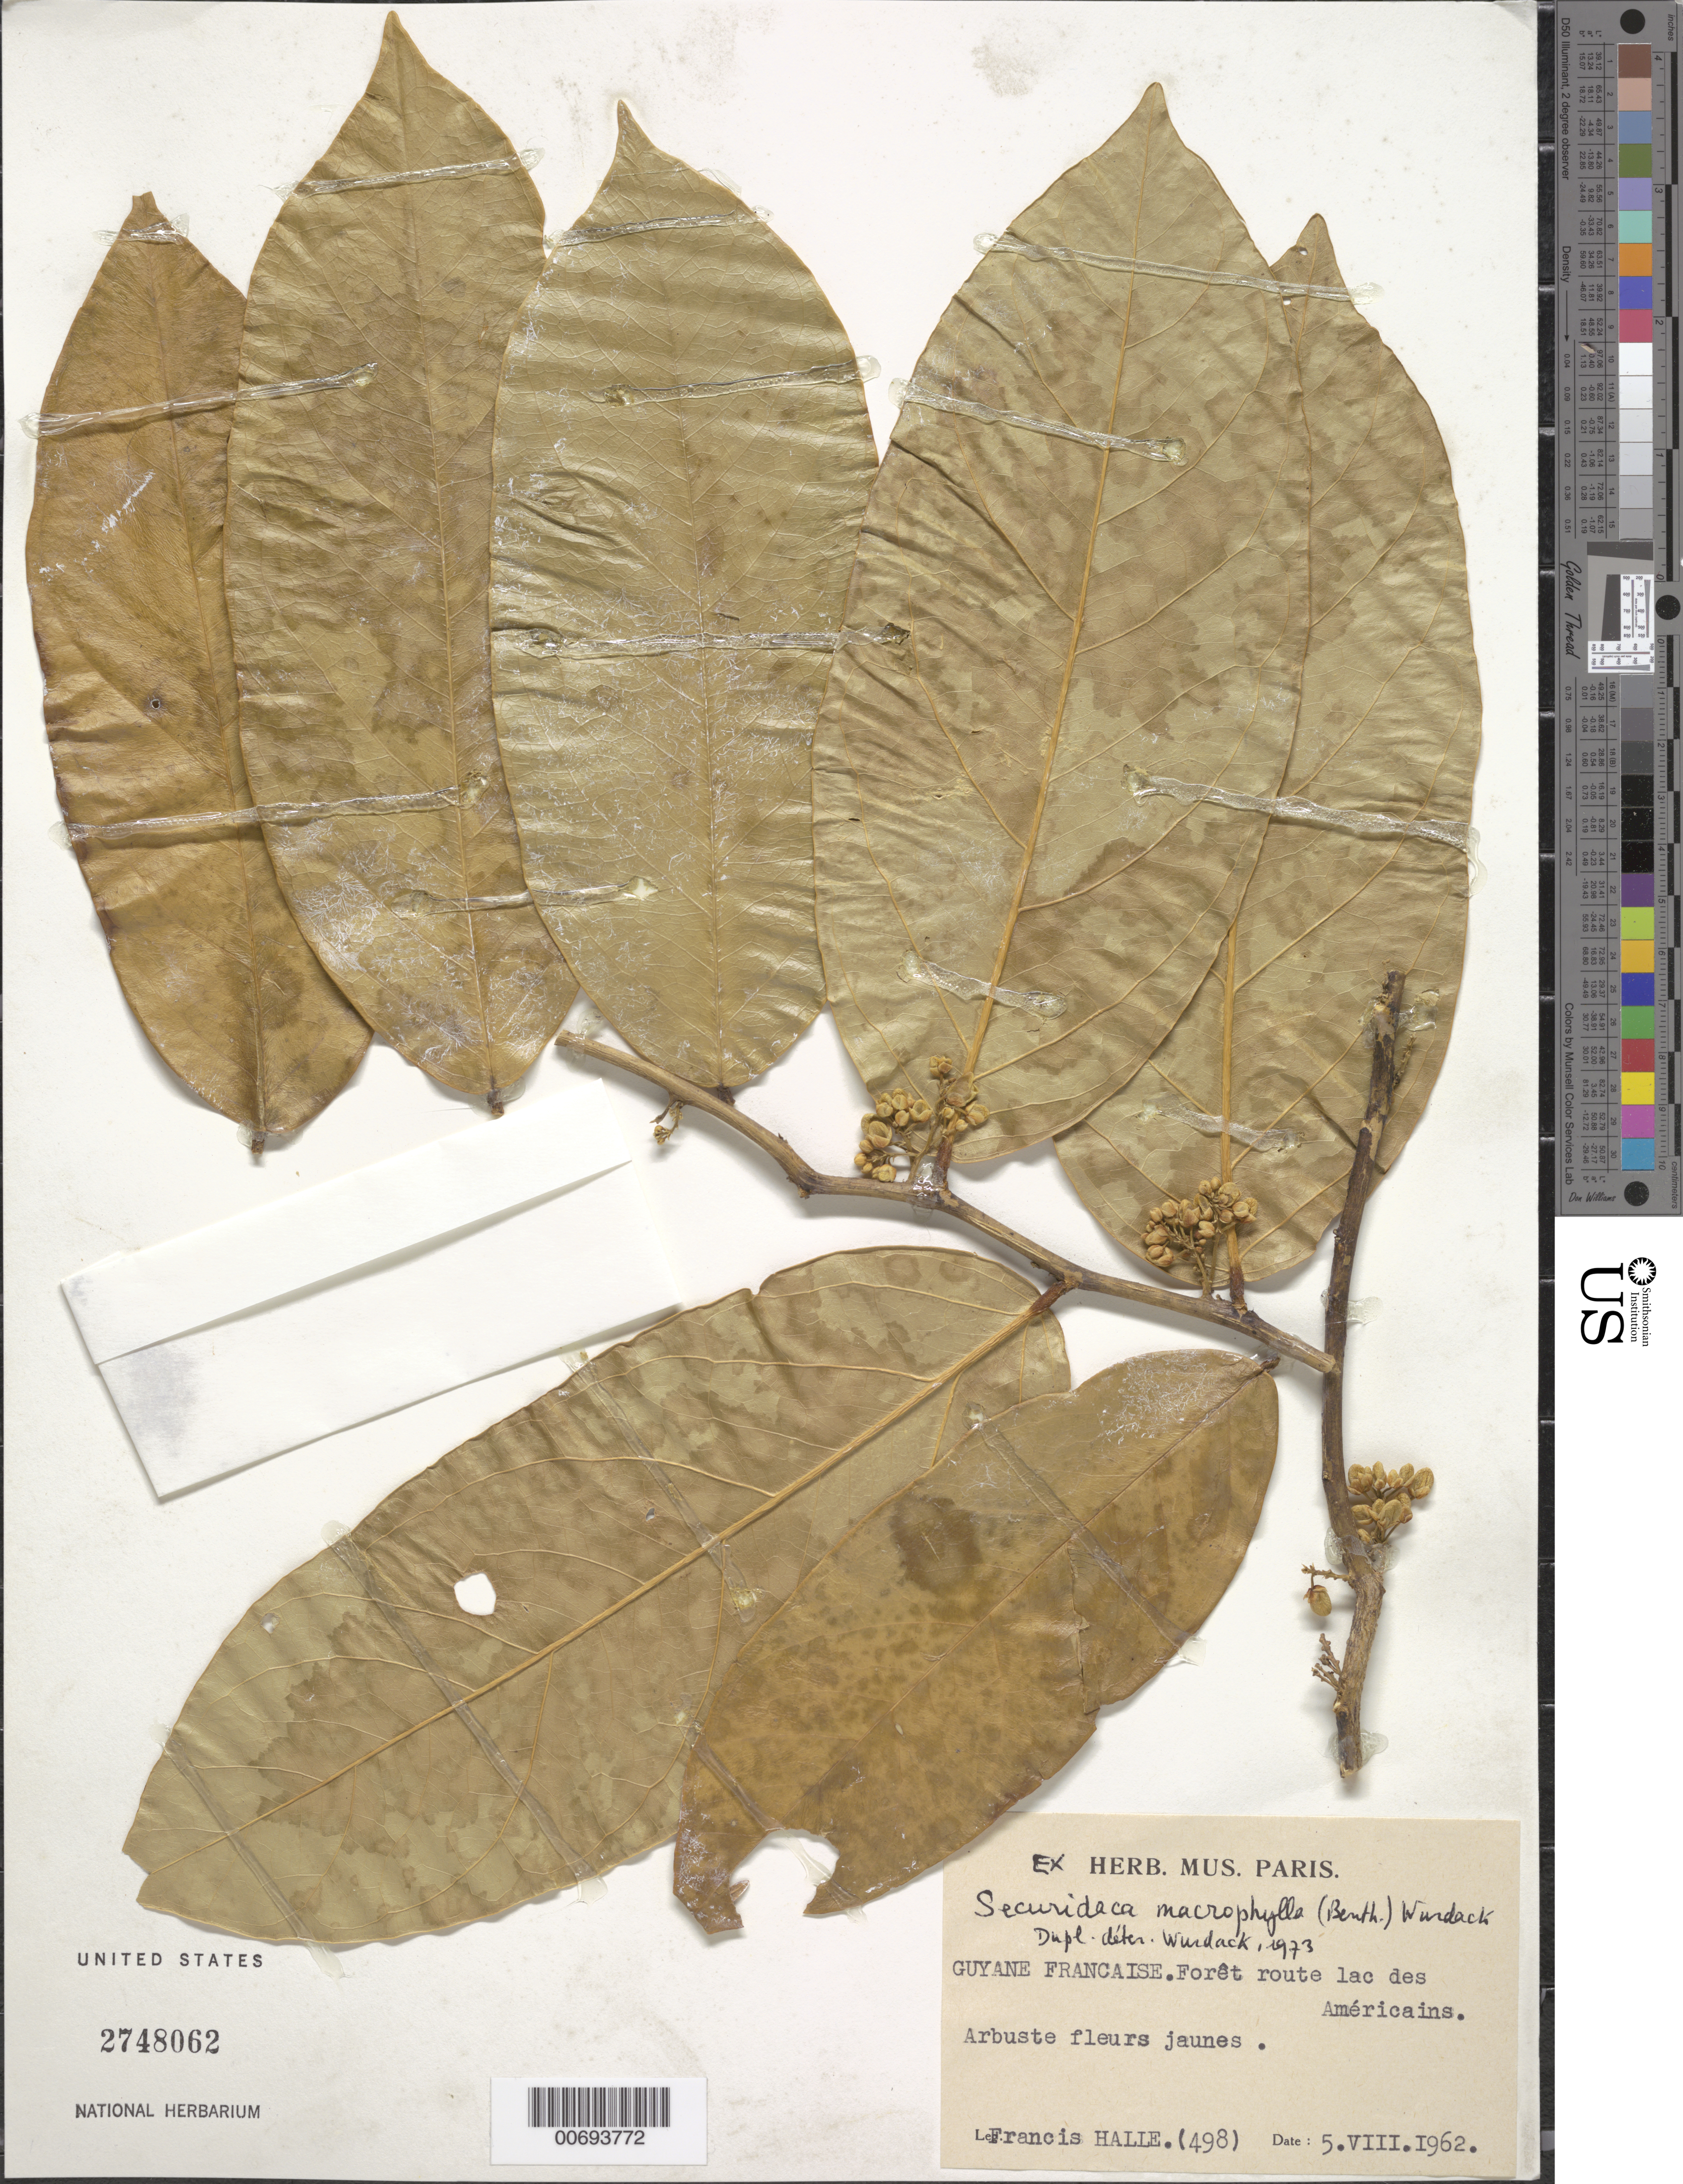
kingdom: Plantae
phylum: Tracheophyta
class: Magnoliopsida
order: Fabales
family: Polygalaceae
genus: Securidaca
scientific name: Securidaca macrophylla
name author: Benth.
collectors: F. Hallé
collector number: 498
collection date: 1962-08-05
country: French Guiana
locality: Guyane Francaise. Forêt route lac des Américains.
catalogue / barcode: US 2748062